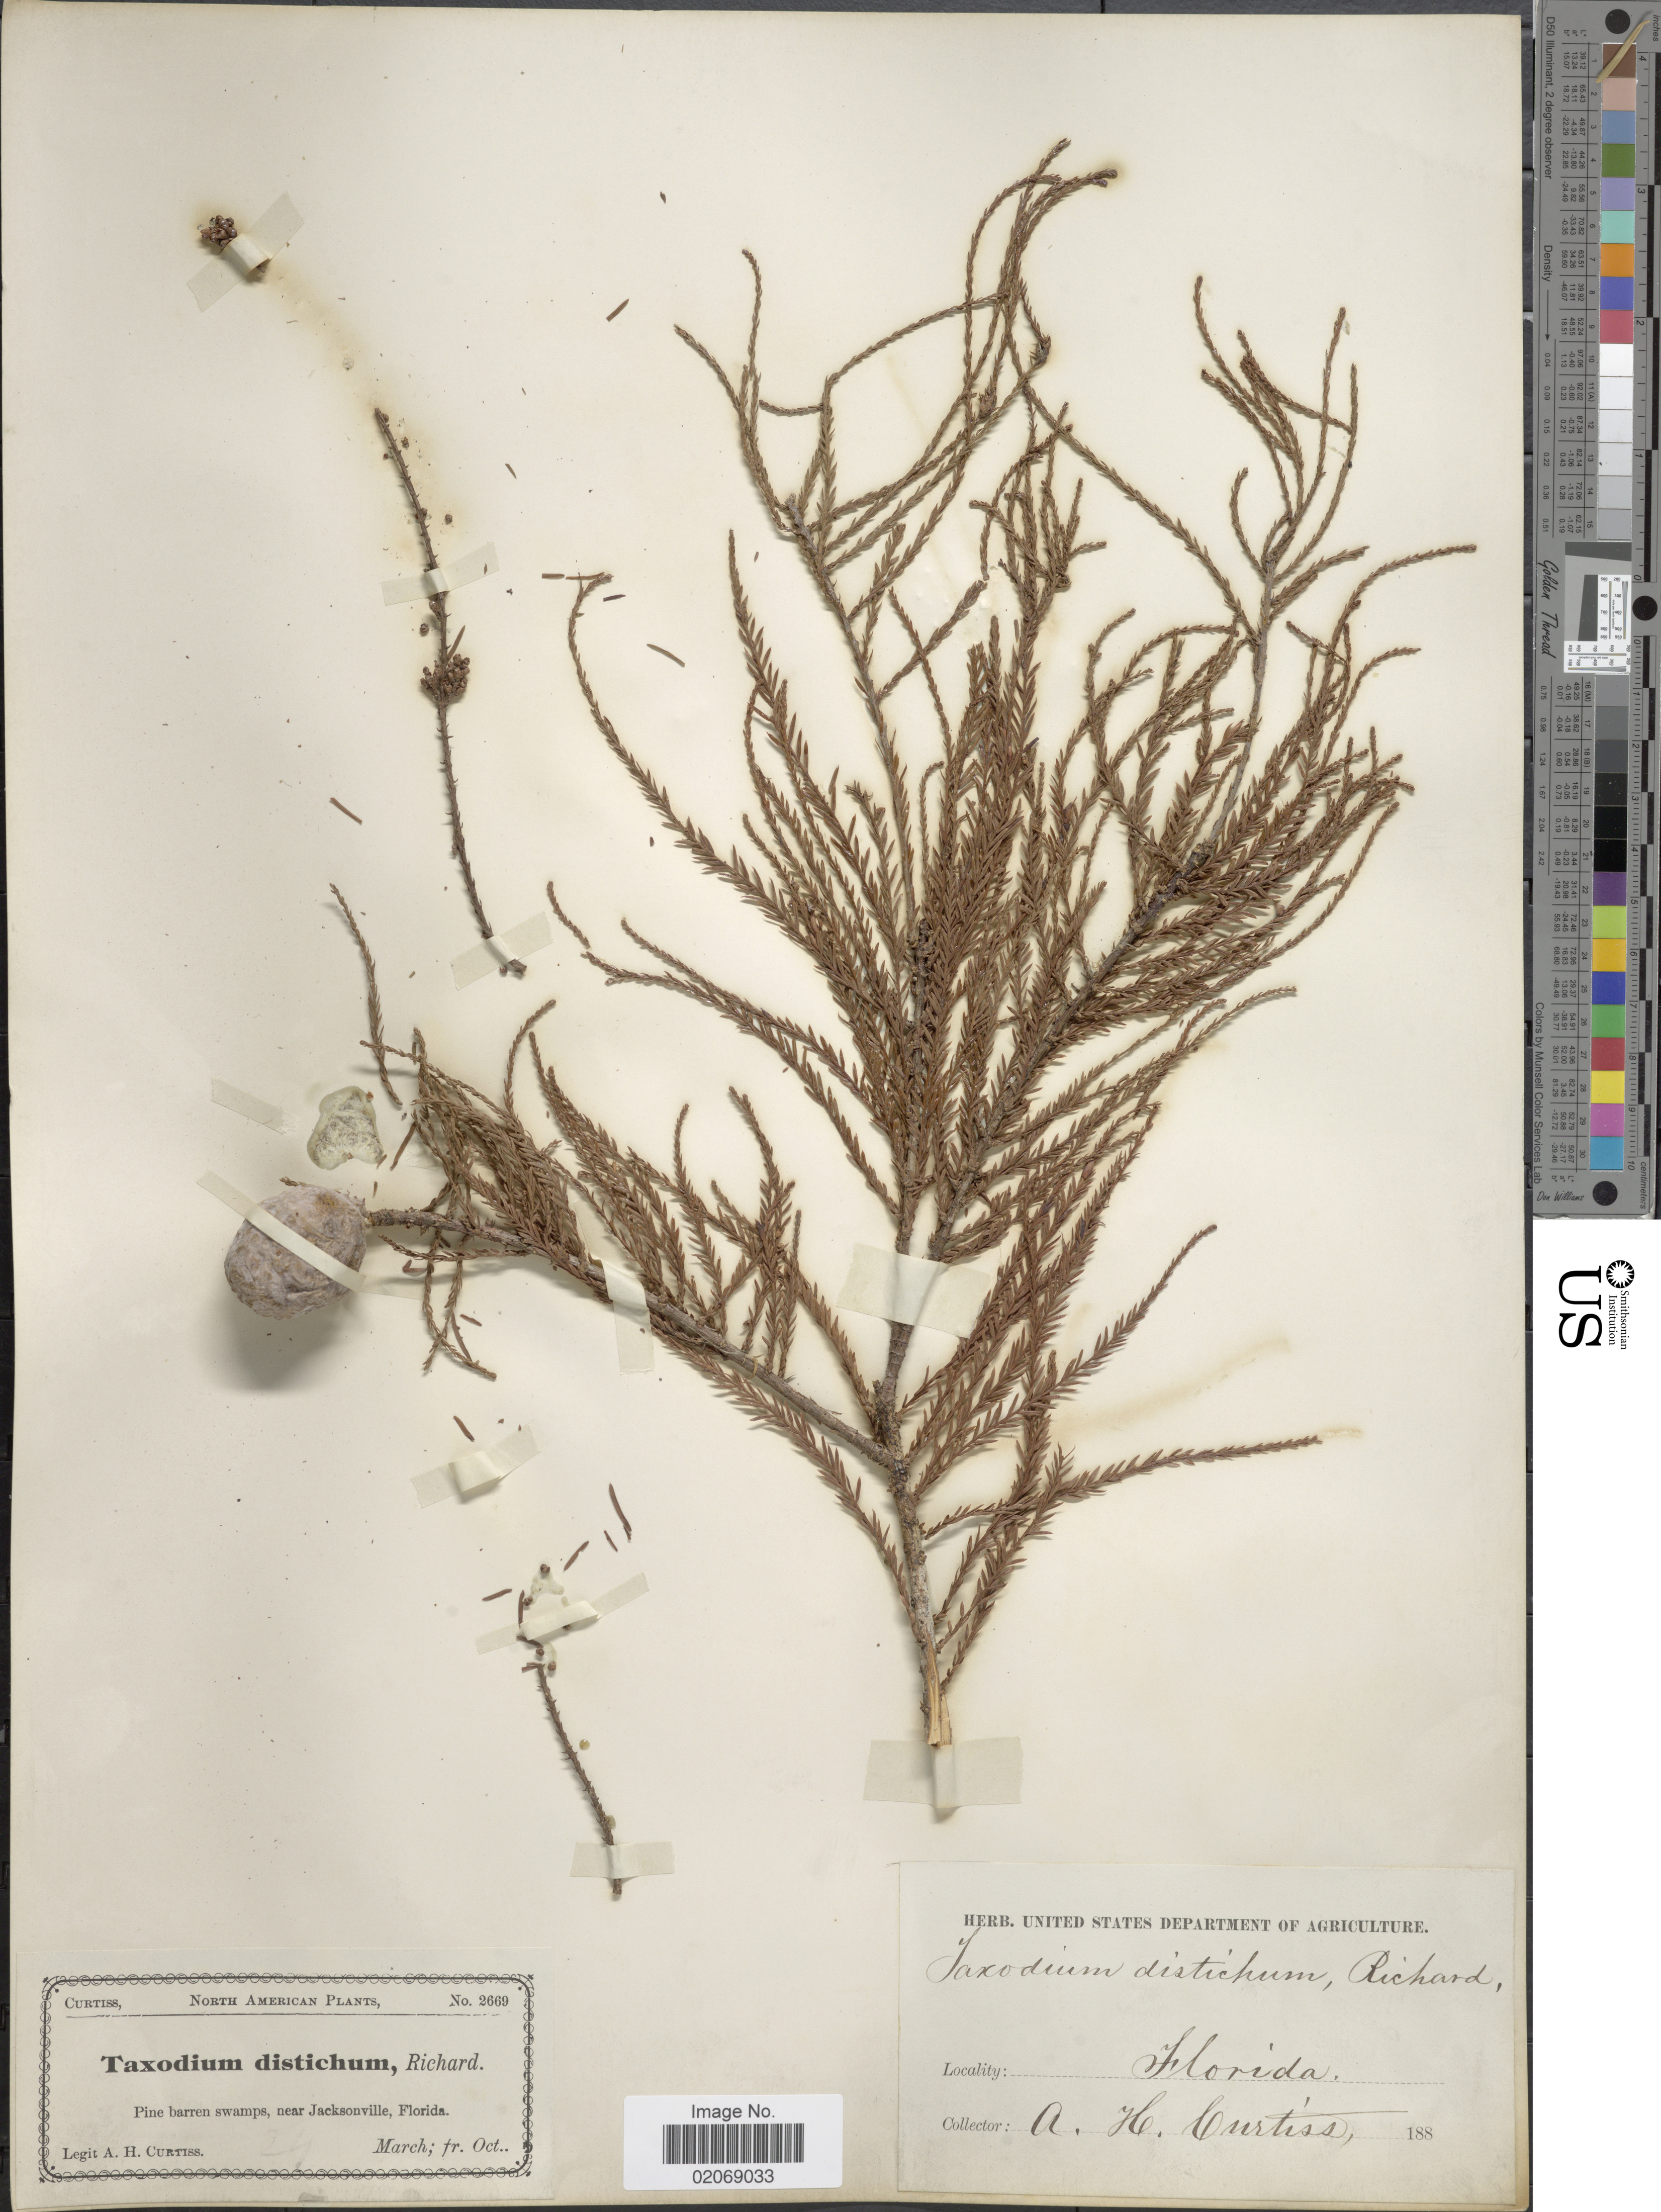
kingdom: Plantae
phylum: Tracheophyta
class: Pinopsida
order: Pinales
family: Cupressaceae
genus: Taxodium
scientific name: Taxodium distichum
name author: (L.) Rich.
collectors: A. H. Curtiss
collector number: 2669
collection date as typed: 188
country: United States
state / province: Florida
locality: Near jacksonville